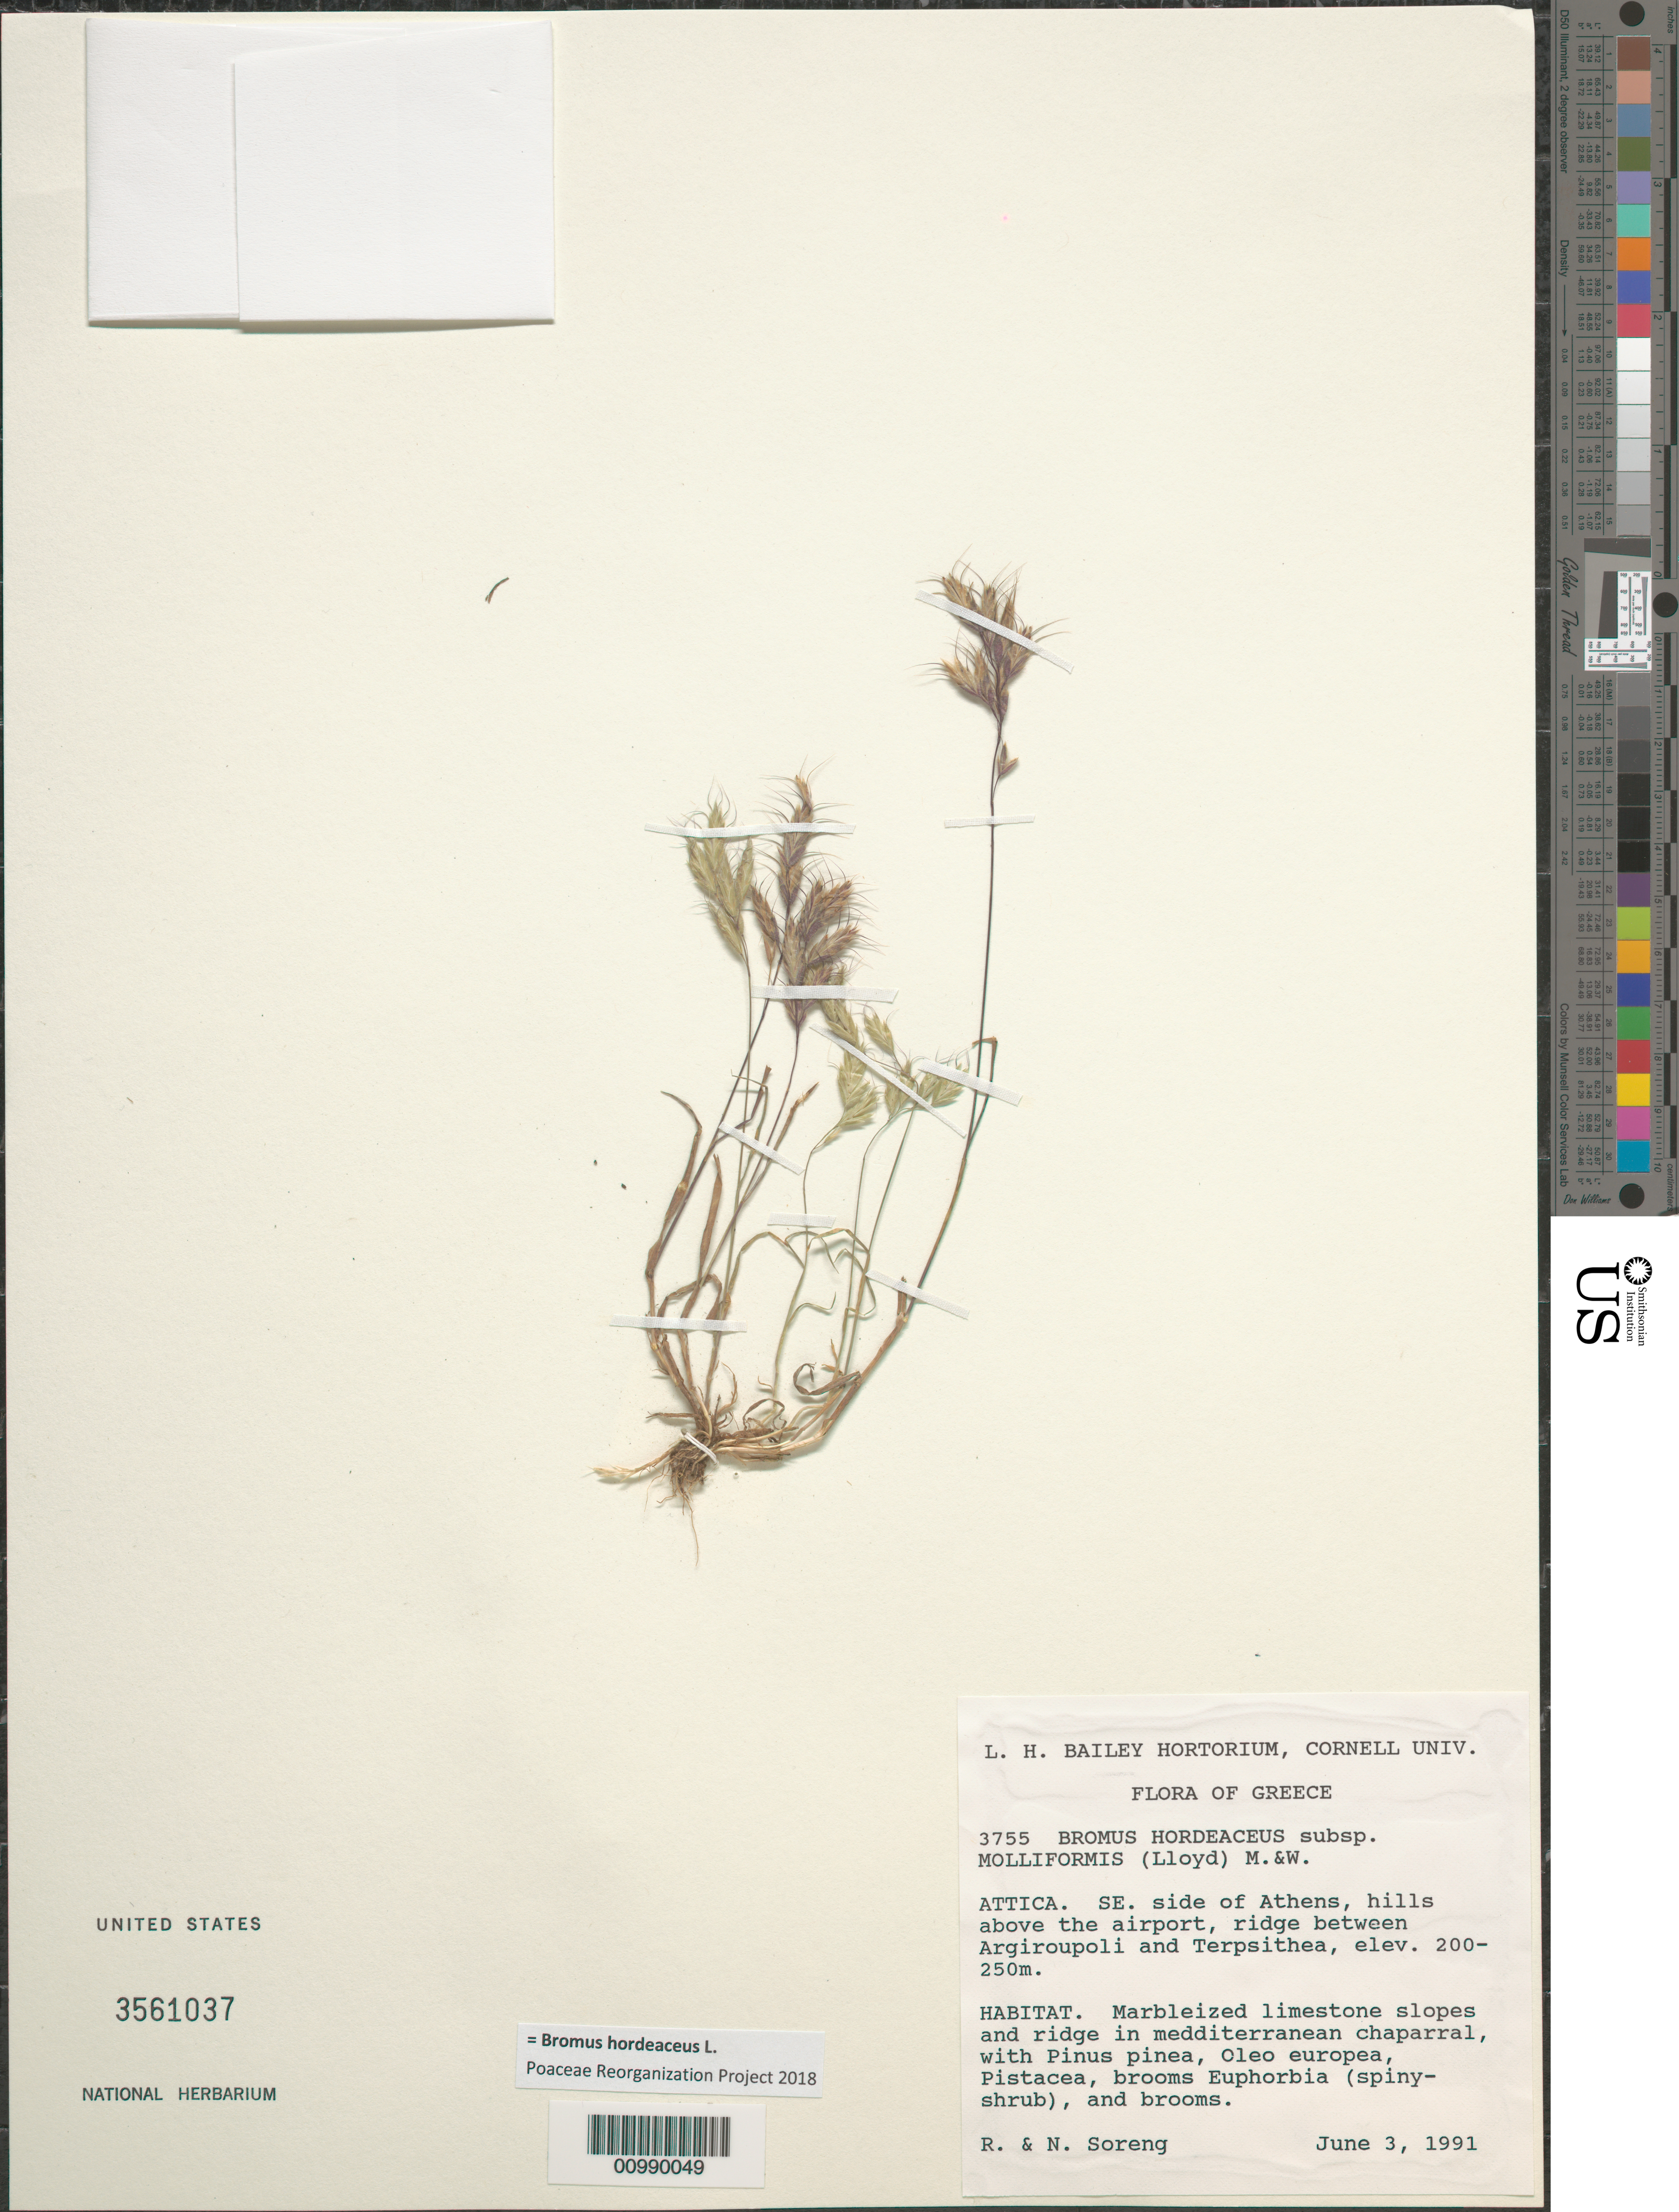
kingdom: Plantae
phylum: Tracheophyta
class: Magnoliopsida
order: Myrtales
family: Melastomataceae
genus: Tibouchina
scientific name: Tibouchina sebastianopolitana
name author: Cogn.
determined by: Poaceae Reorganization Project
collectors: R. J. Soreng & N. L. Soreng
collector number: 3755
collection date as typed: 03 Jun 1991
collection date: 1991-06-03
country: Greece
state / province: Attica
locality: SE side of Athens, hills above the airport, ridge between Argiroupoli and Terpsithea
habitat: Marblized limestone slopes and ridge in chaparral, with Pinus pinea, Oleo europea, Pistacea, Euphorbia (spiny shb) & brooms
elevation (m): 200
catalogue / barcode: US 3561037